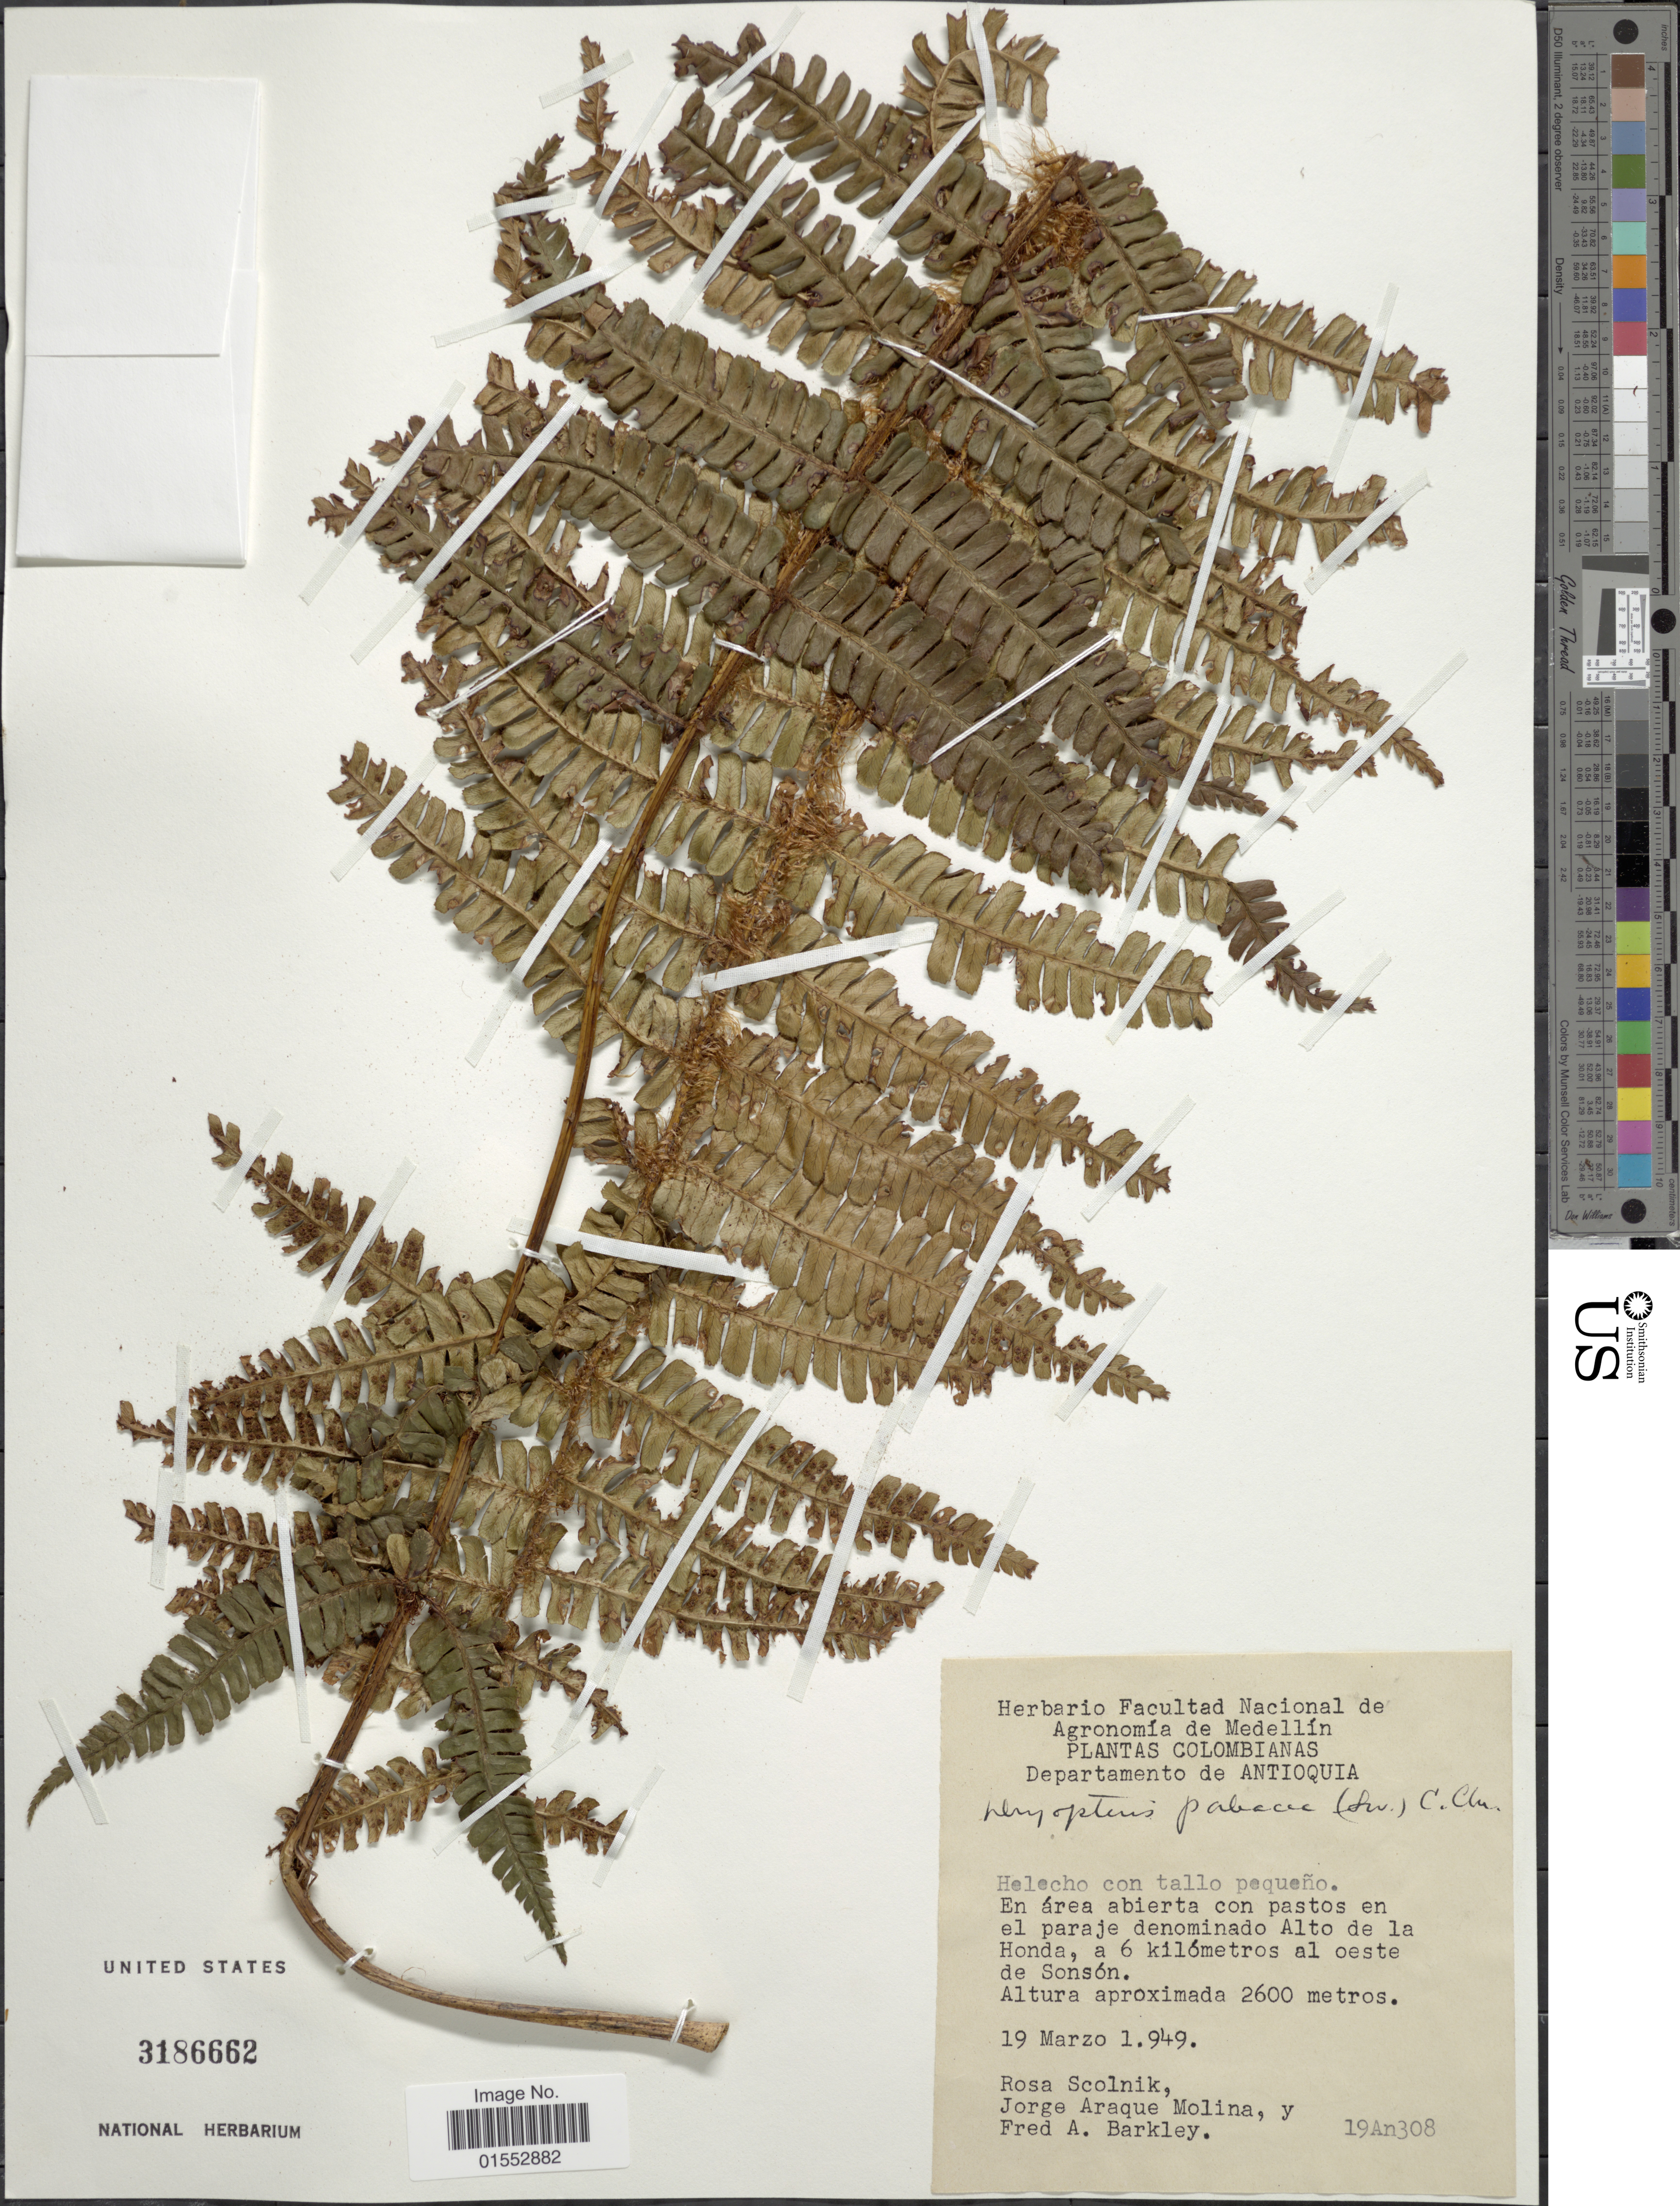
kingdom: Plantae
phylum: Tracheophyta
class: Polypodiopsida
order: Polypodiales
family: Dryopteridaceae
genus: Dryopteris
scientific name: Dryopteris wallichiana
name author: (Spreng.) Hyl.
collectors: R. Scolnik, J. A. Molina & F. A. Barkley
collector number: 19an308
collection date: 1949-03-19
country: Colombia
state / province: Antioquia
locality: Agromia de Medellin, Departamento de Anhtioquia, Helecho con tallo pequino. En area abierta con pastos en el paraje denominado Alto de la Honda, a 6 kilometros al oeste de Sonson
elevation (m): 2600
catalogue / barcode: US 3186662